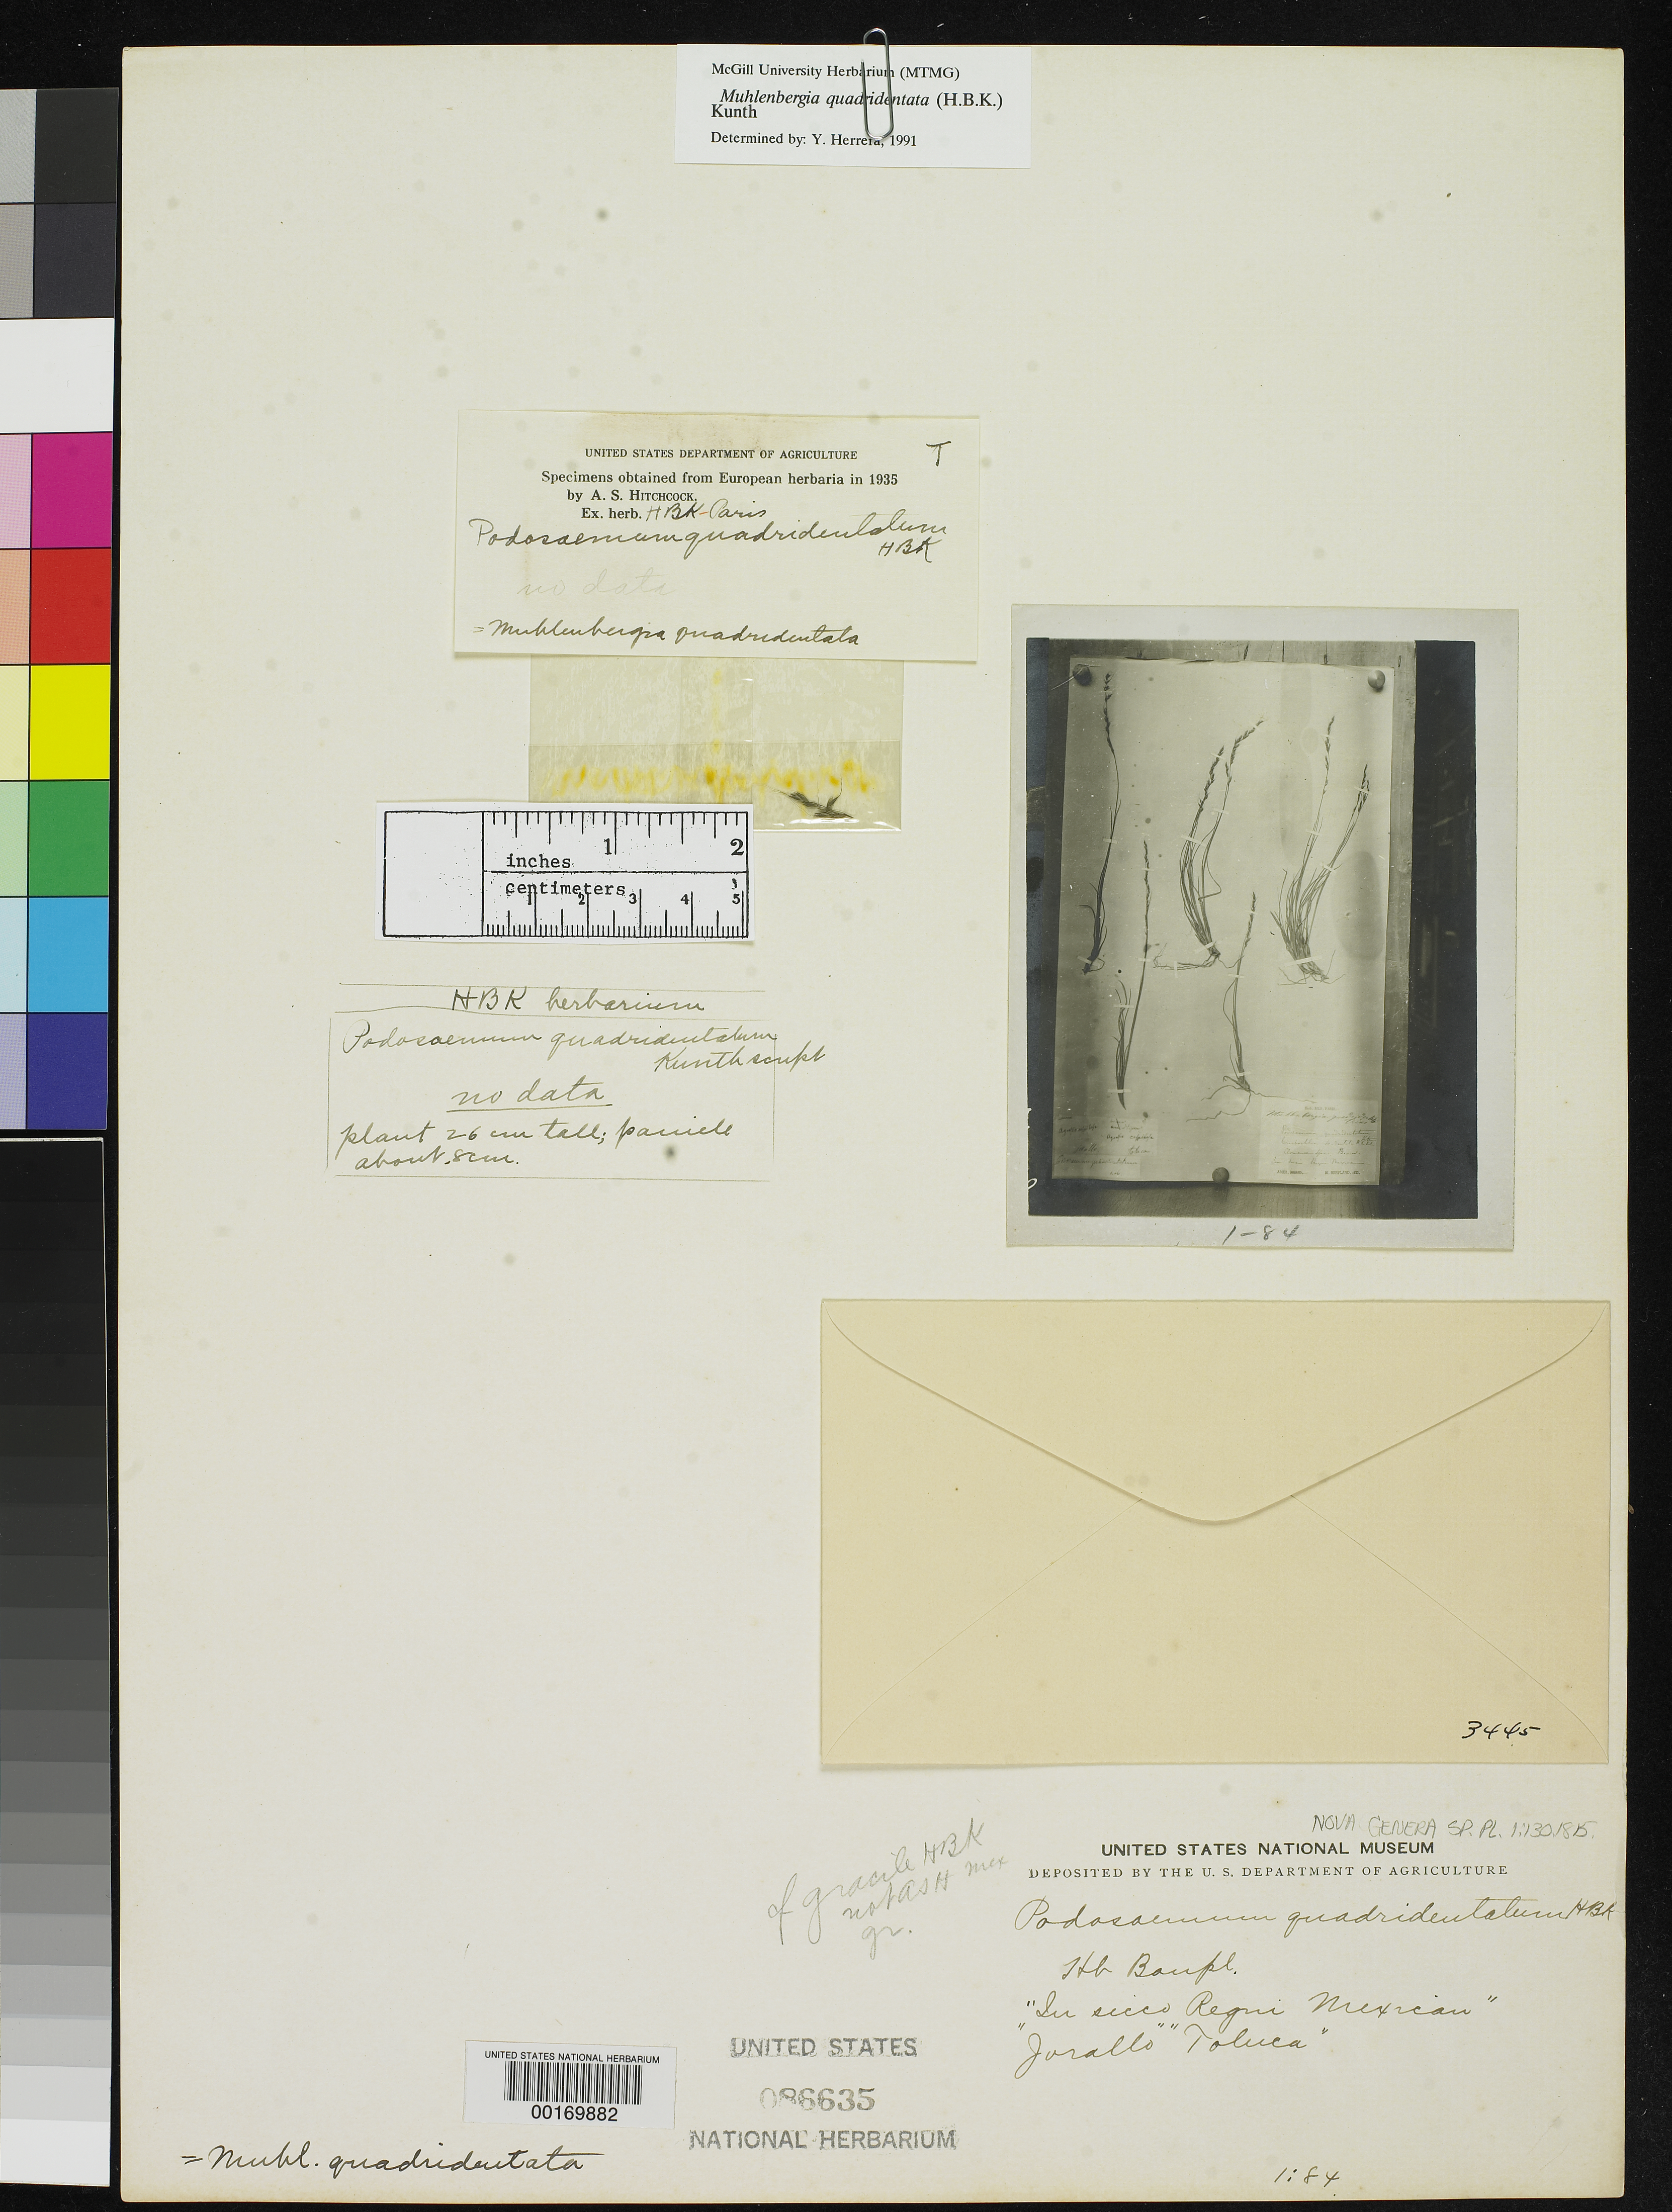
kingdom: Plantae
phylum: Tracheophyta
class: Liliopsida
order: Poales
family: Poaceae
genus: Podosemum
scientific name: Podosemum quadridentatum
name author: Kunth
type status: Isotype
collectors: A. J. A. Bonpland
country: Mexico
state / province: México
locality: Toluca, Puente de Tepare and Playas de Jurullo.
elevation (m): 732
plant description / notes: Fragmentary material of type specimen ex herb. Bonpl. (Paris).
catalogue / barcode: US 86635